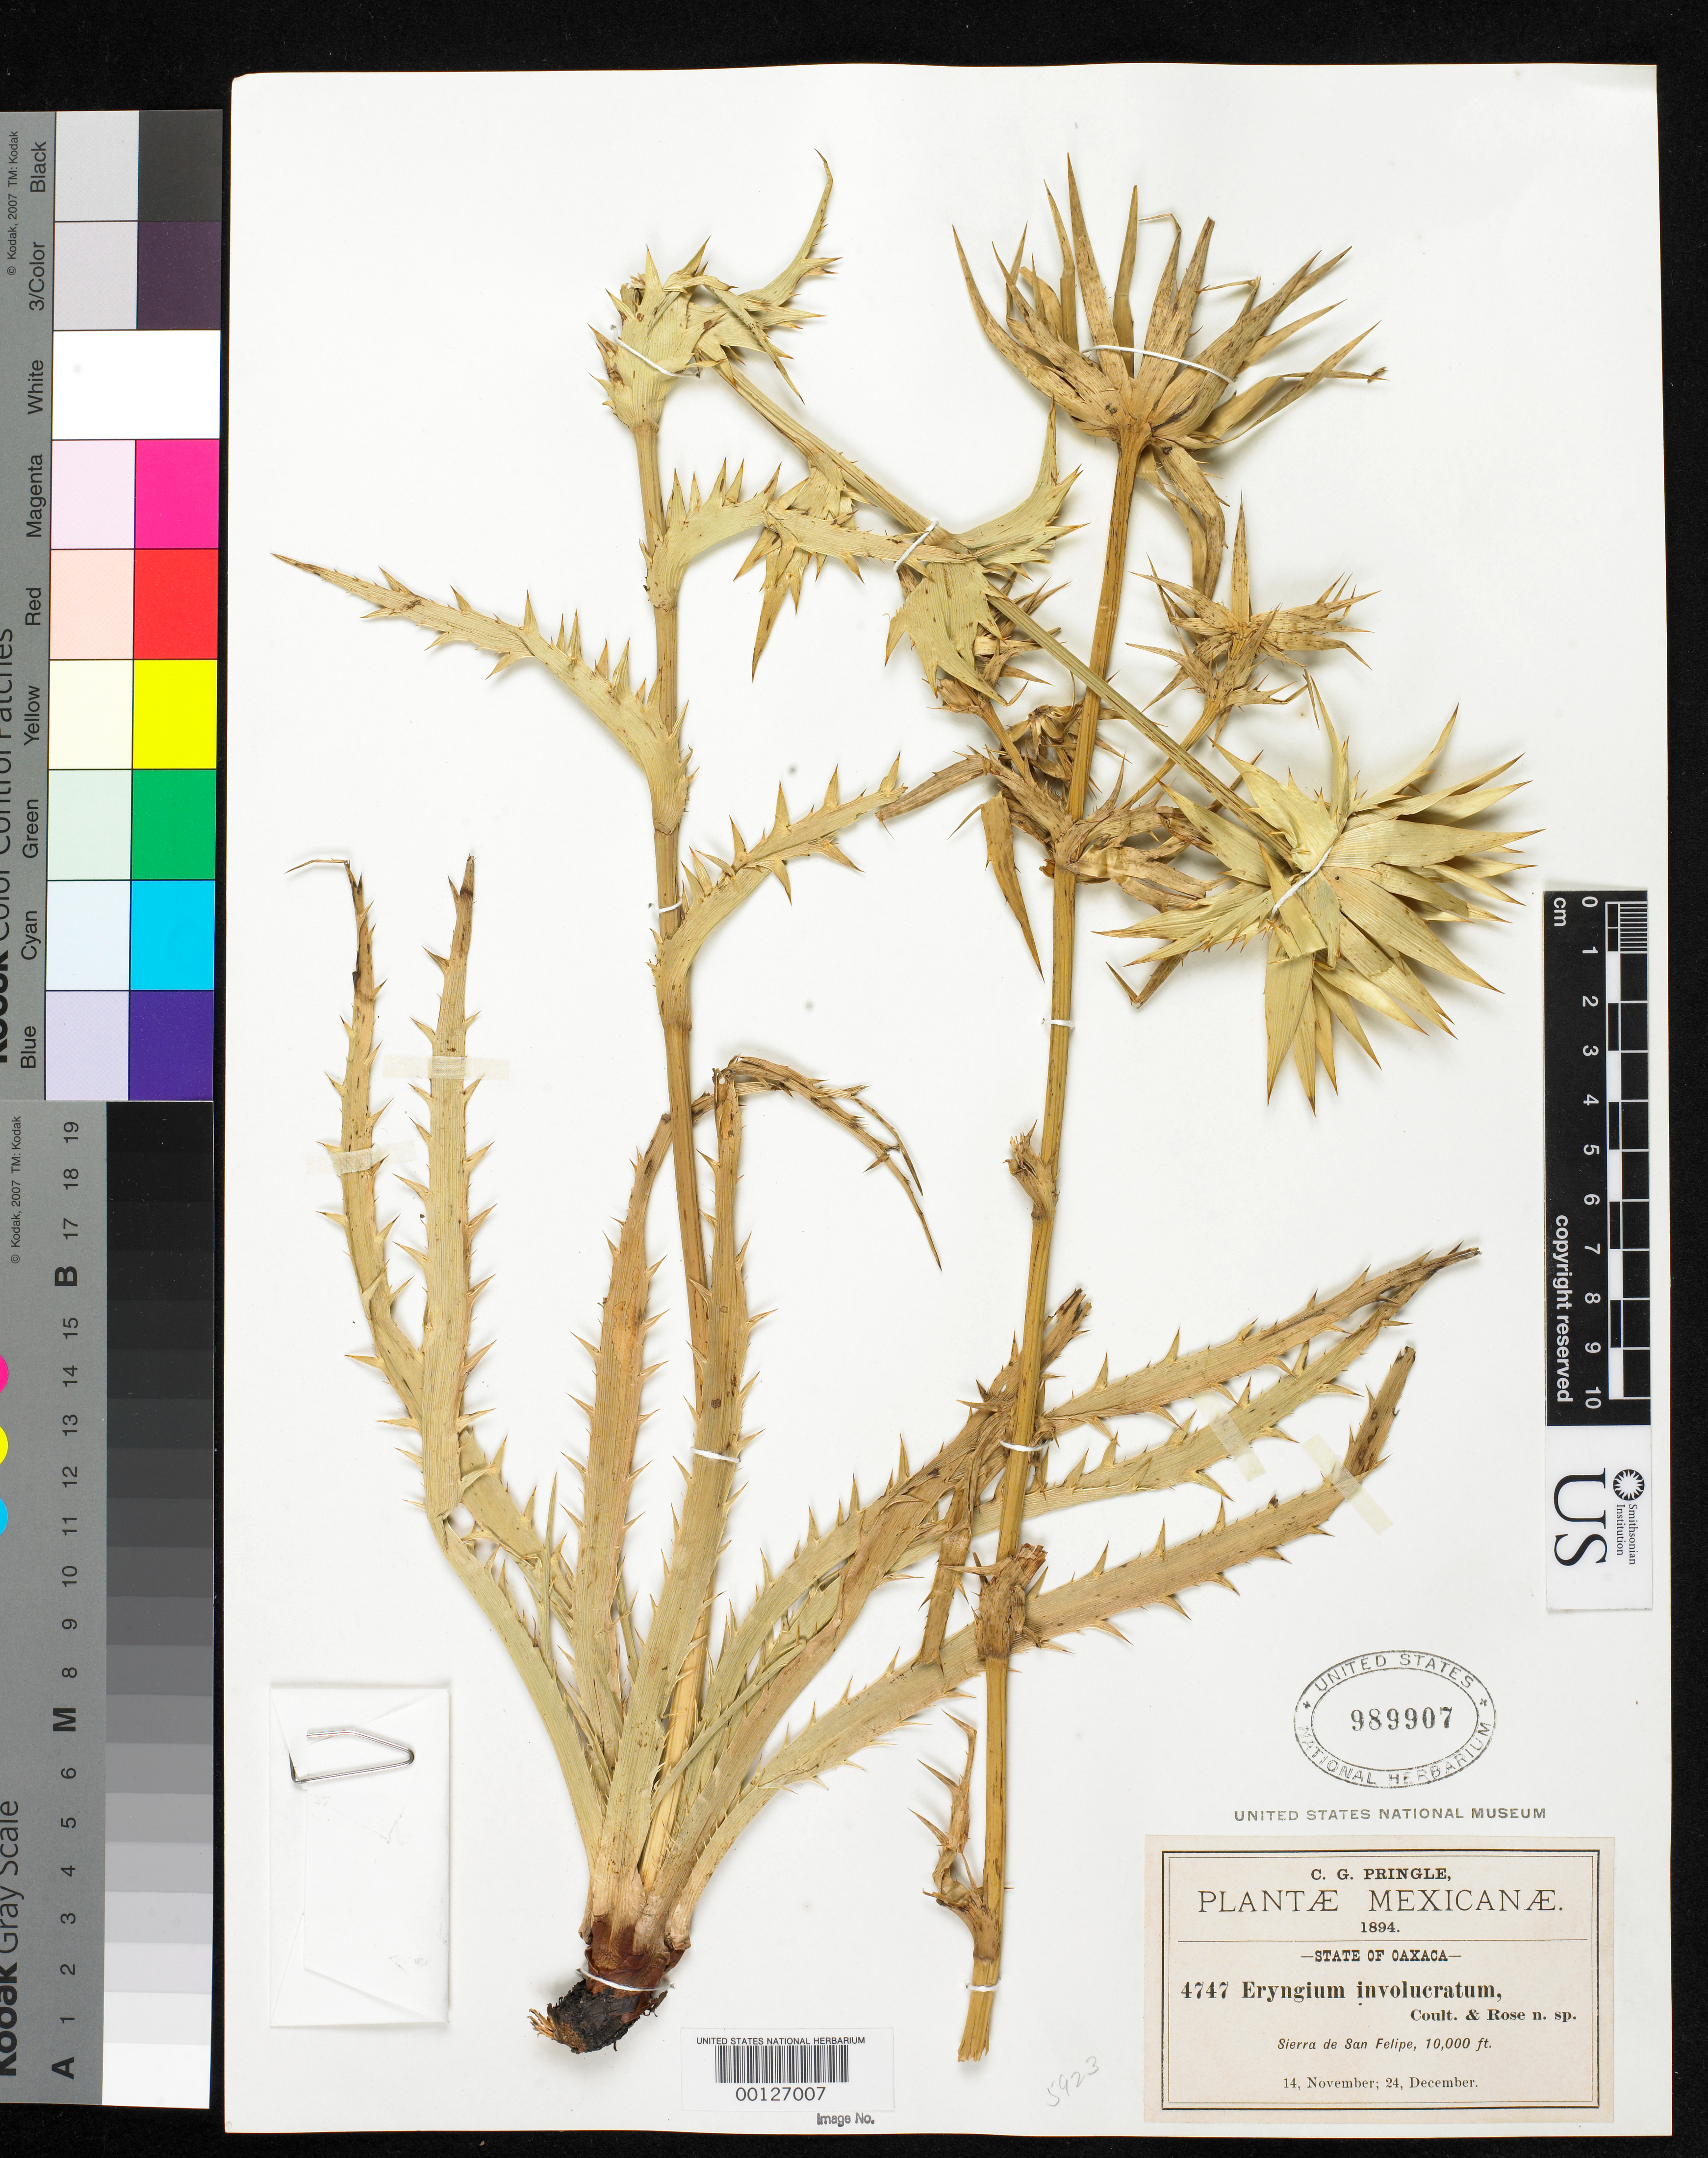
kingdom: Plantae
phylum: Tracheophyta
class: Magnoliopsida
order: Apiales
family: Apiaceae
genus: Eryngium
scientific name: Eryngium involucratum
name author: J.M. Coult. & Rose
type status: Isotype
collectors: C. G. Pringle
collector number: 4747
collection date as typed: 14 Nov 1894 and 24 Dec 1894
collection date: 1894-11-14,1894-12-24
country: Mexico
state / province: Oaxaca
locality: Sierra de San Felipe; alt. 10000 ft.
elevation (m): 3048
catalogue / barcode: US 989907